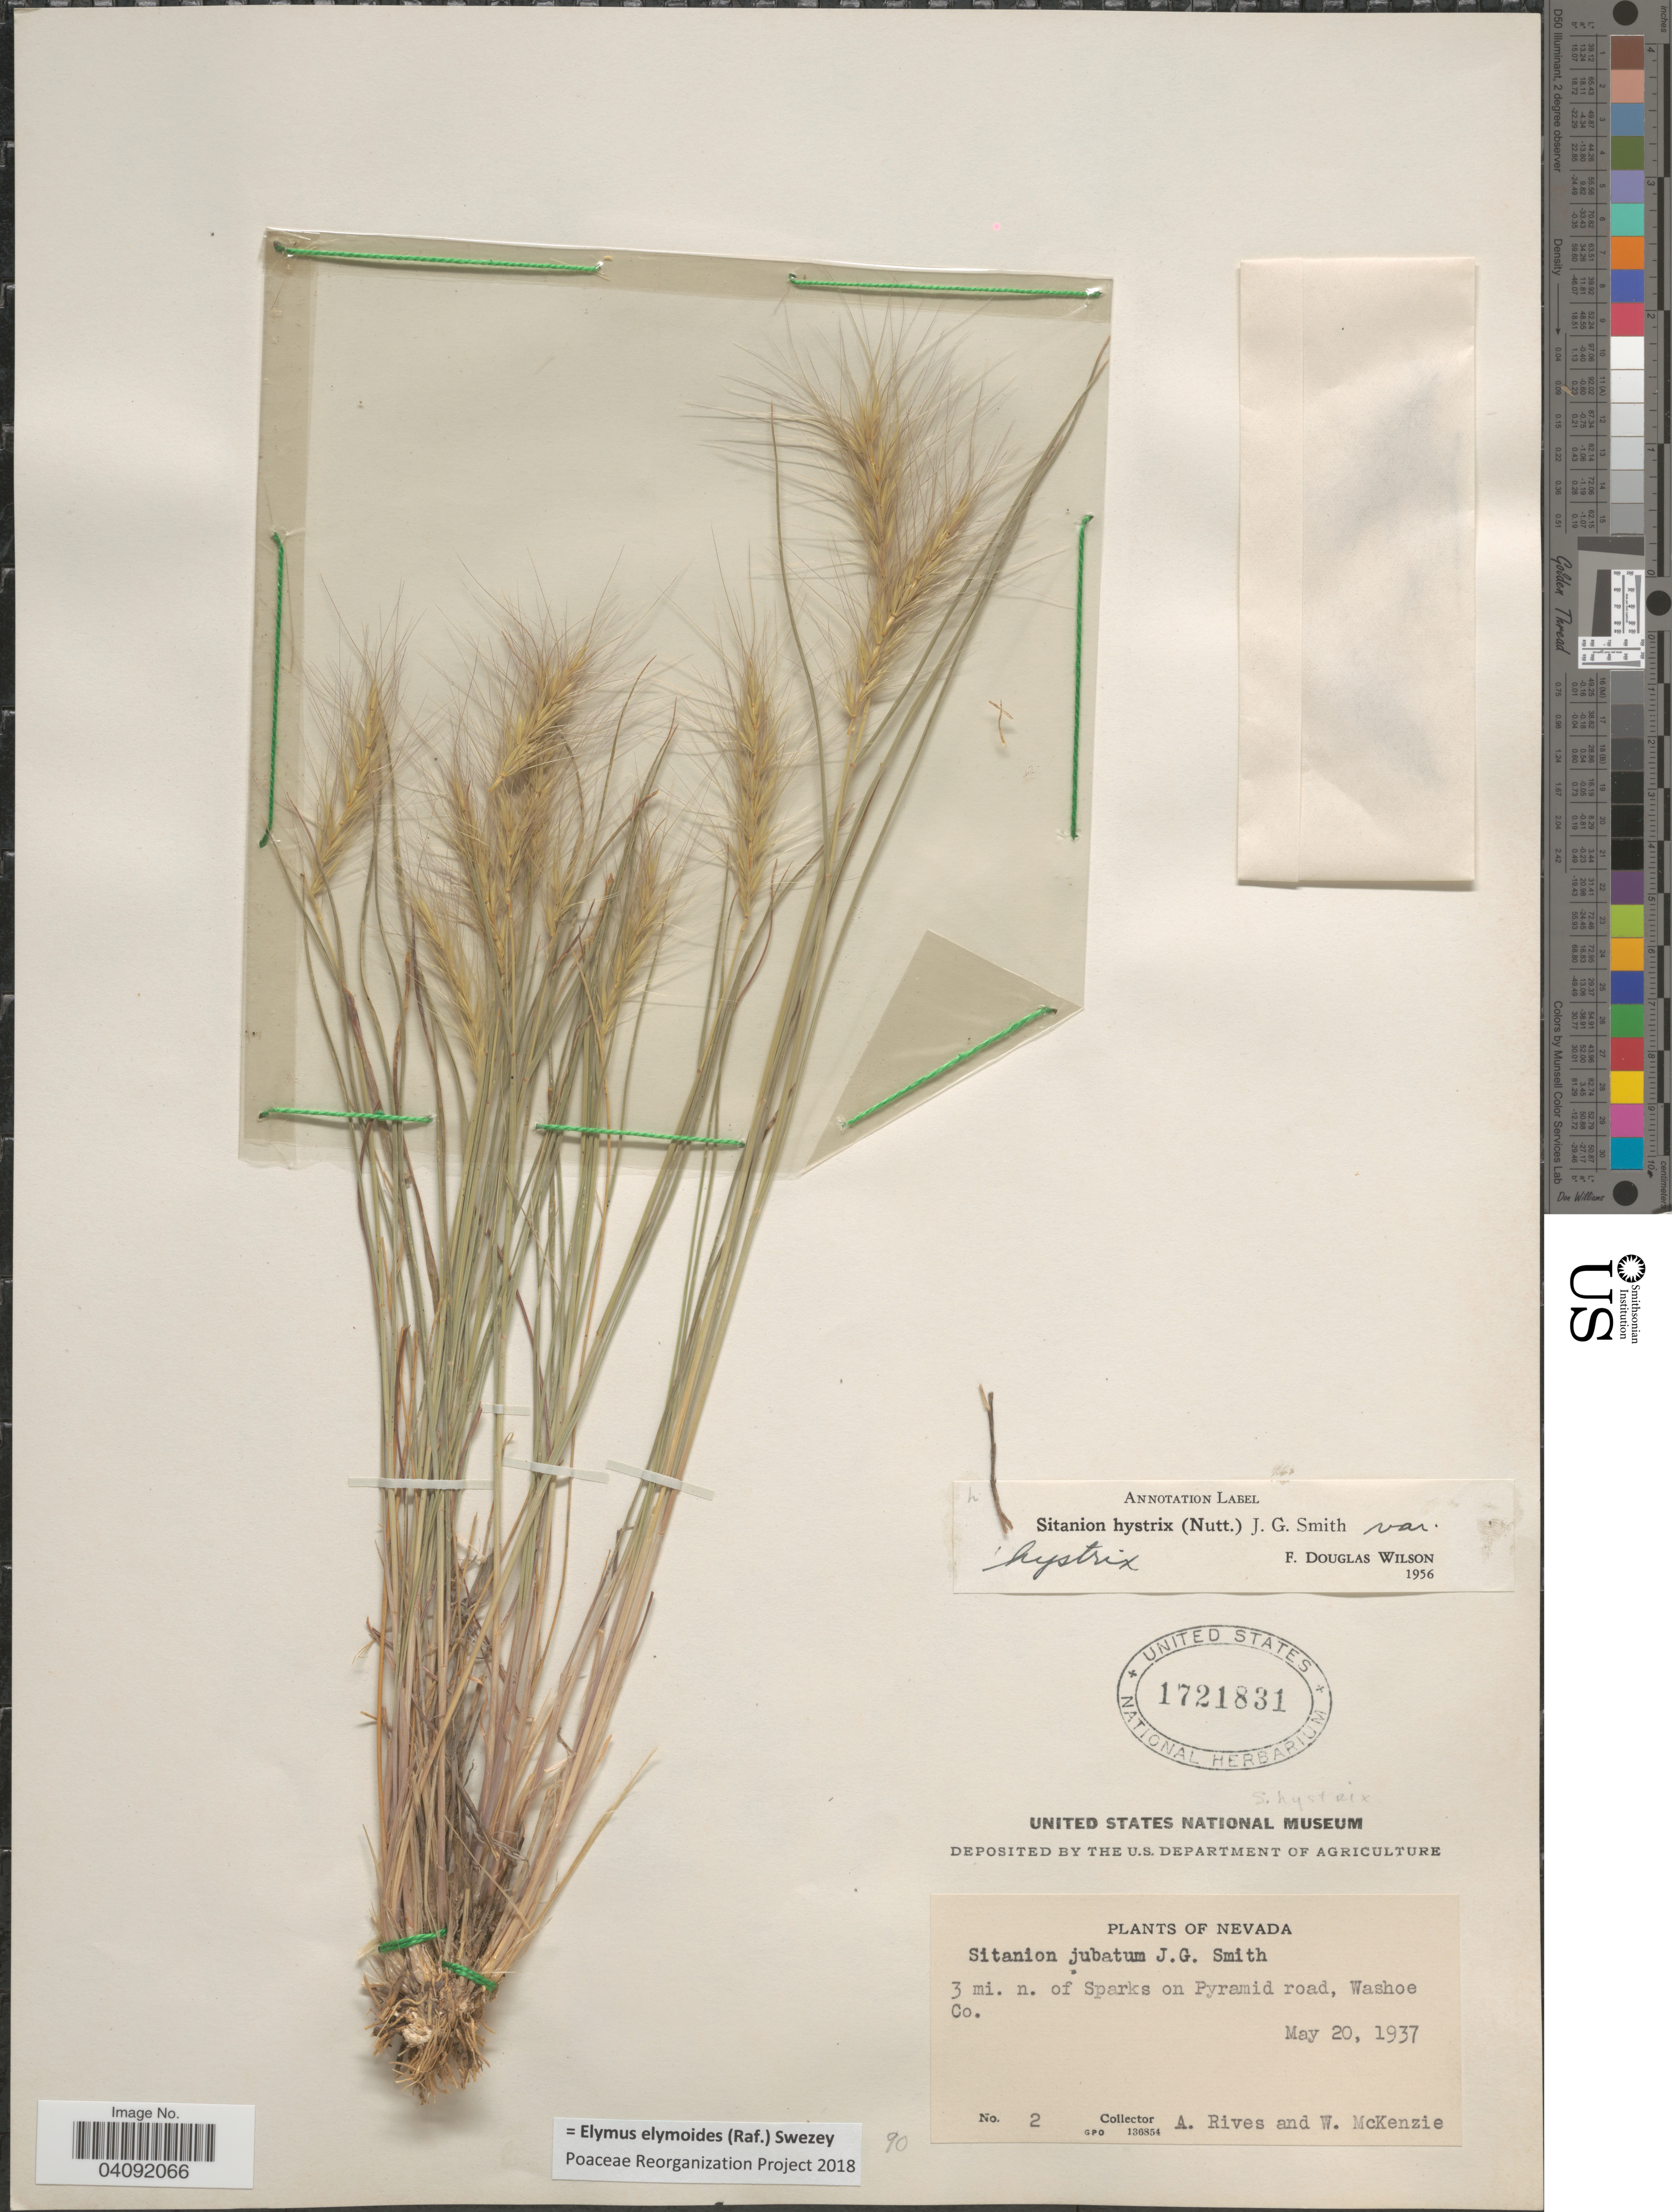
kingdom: Plantae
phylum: Tracheophyta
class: Liliopsida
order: Poales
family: Poaceae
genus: Elymus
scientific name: Elymus elymoides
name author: (Raf.) Swezey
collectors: A. Rives & W. McKenzie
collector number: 2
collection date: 1937-05-20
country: United States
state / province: Nevada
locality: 3 mi. n. of Sparks on Pyramid road, Washoe Co.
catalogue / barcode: US 1721831